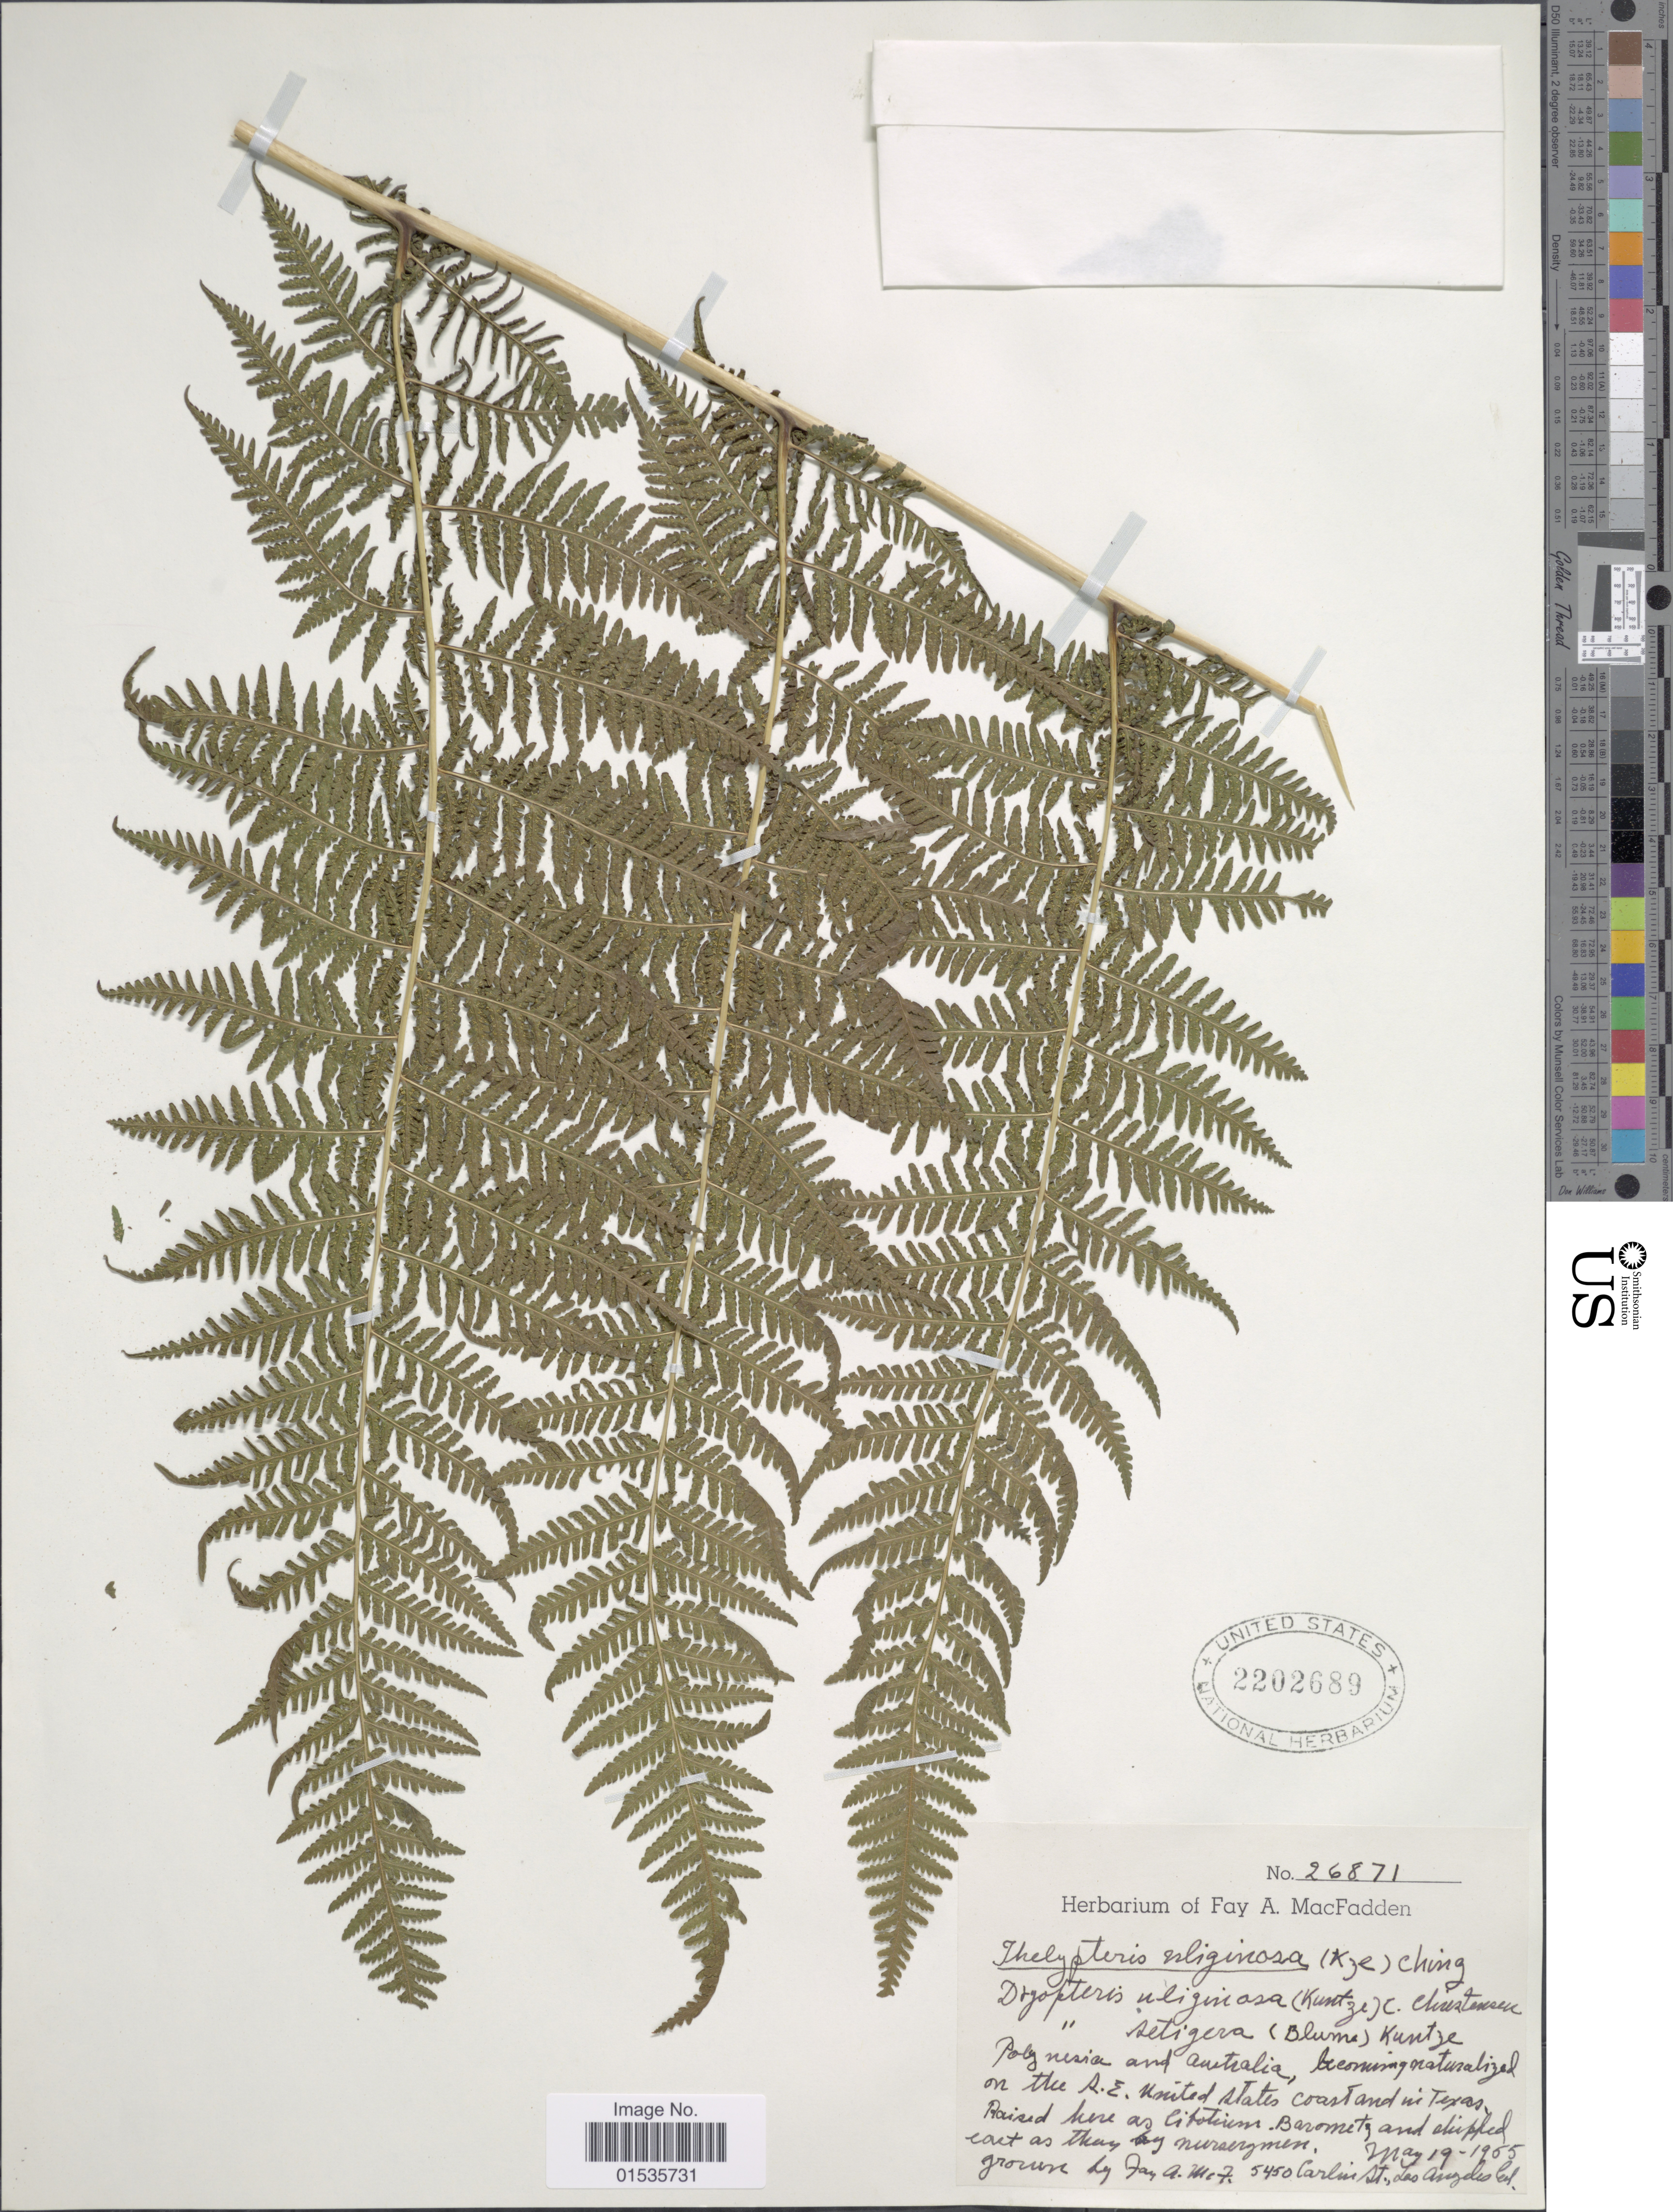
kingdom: Plantae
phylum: Tracheophyta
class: Polypodiopsida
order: Polypodiales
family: Thelypteridaceae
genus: Macrothelypteris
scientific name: Macrothelypteris torresiana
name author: (Gaudich.) Ching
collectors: F. MacFadden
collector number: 26871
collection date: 1955-05-19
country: United States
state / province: California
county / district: Los Angeles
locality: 5450 Carlin St., Los Angeles, Calif.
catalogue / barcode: US 2202689